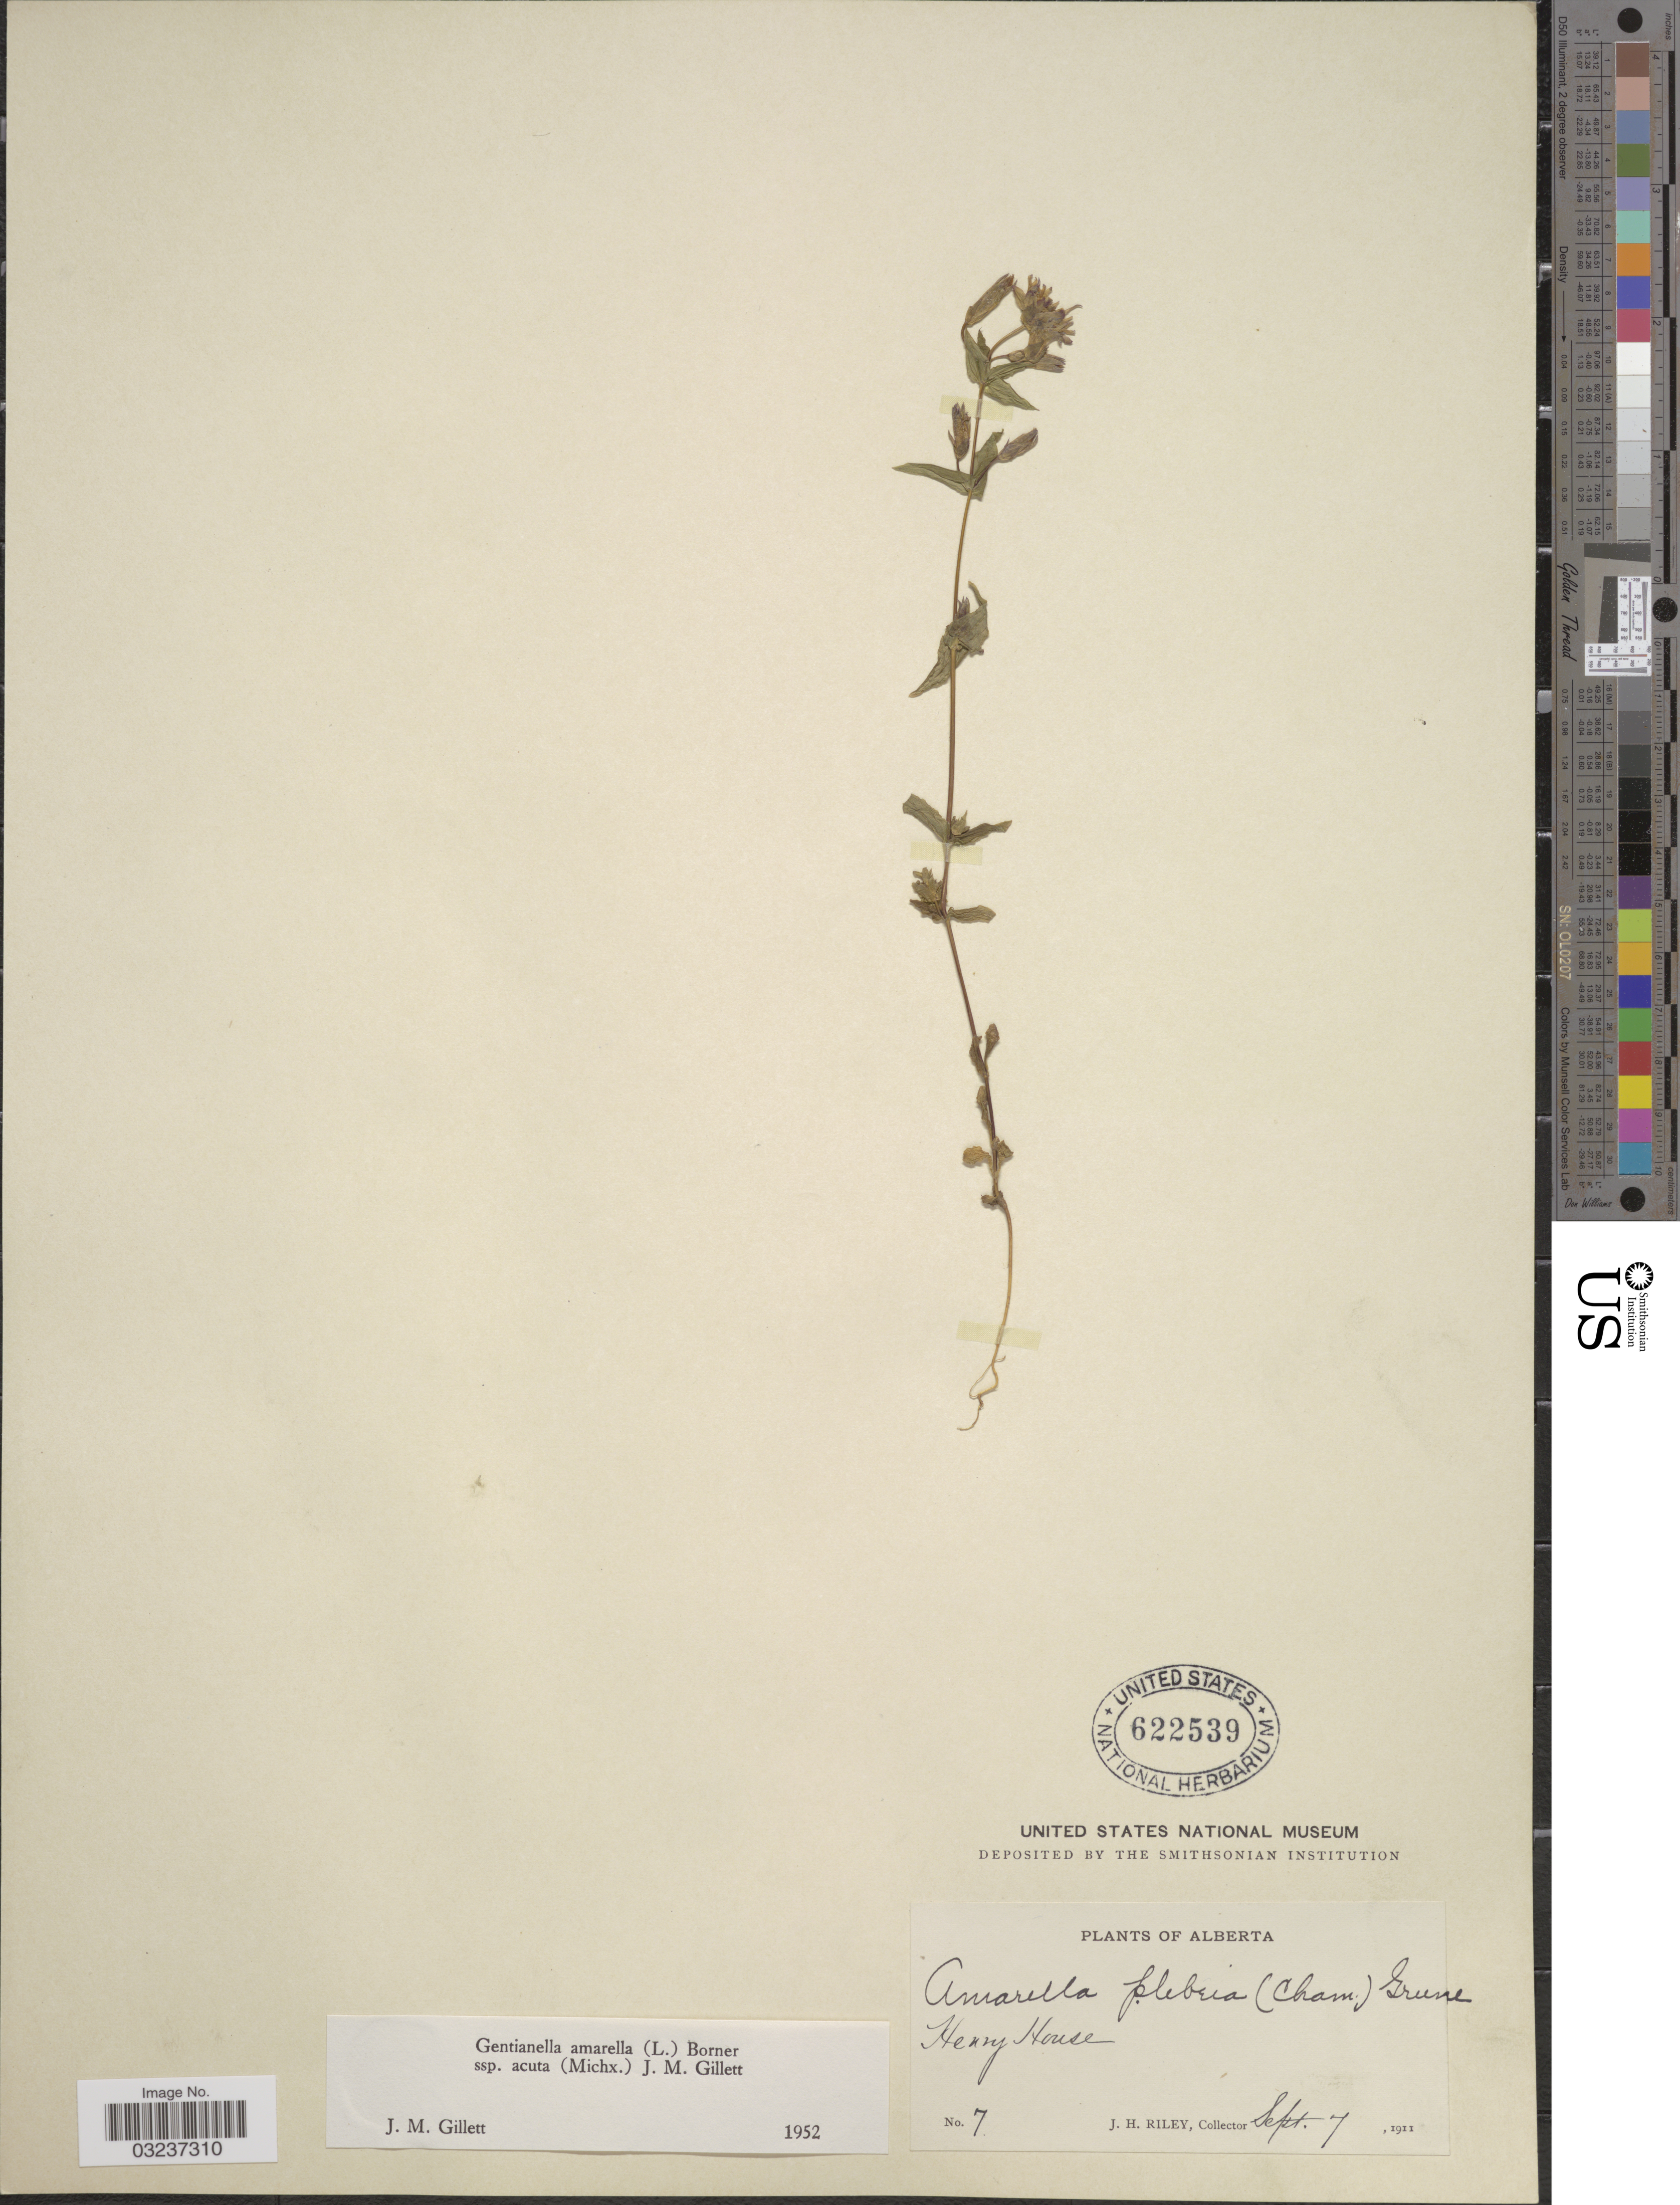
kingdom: Plantae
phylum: Tracheophyta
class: Magnoliopsida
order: Gentianales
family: Gentianaceae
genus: Gentianella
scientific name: Gentianella amarella subsp. acuta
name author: (Michx.) J.M. Gillett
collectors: J. H. Riley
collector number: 7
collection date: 1911-09-07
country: Canada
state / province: Alberta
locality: Henry House.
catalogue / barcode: US 622539